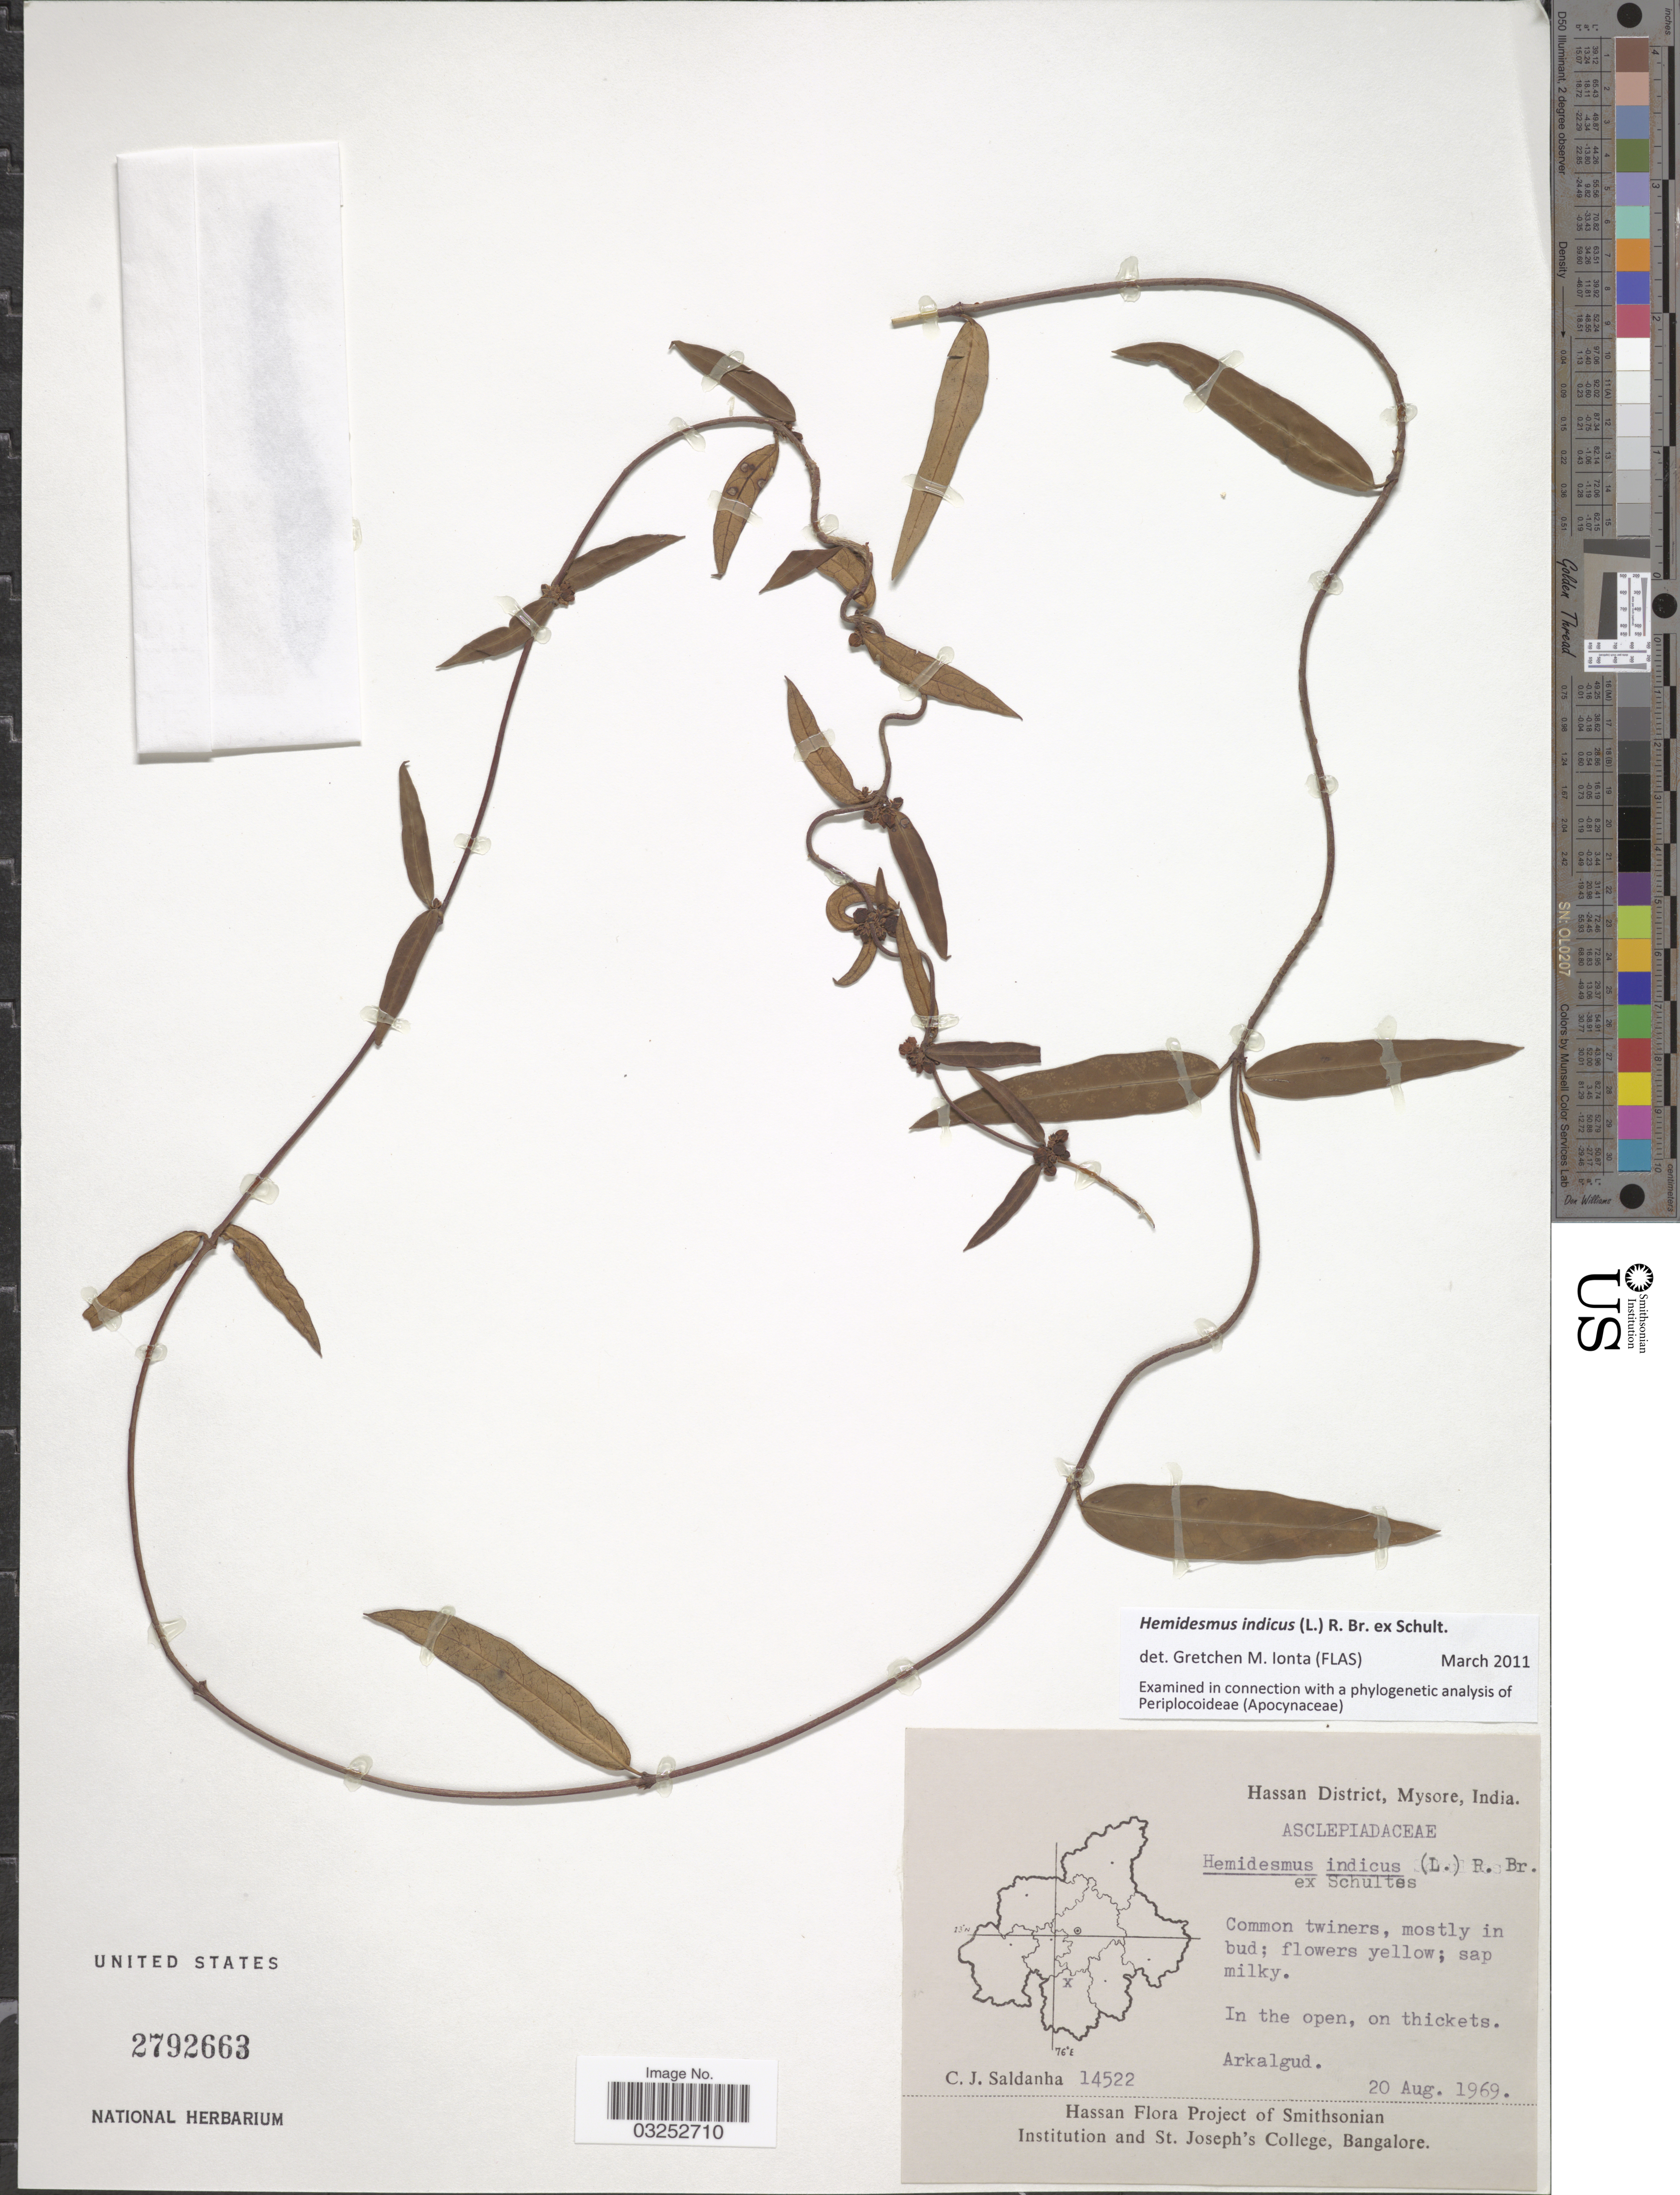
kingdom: Plantae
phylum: Tracheophyta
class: Magnoliopsida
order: Gentianales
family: Apocynaceae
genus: Hemidesmus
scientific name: Hemidesmus indicus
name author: (L.) R. Br. ex Schult.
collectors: C. J. Saldanha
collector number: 14522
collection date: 1969-08-20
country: India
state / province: Karnataka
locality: Hassan District, Mysore, India, Arkalgud.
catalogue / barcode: US 2792663